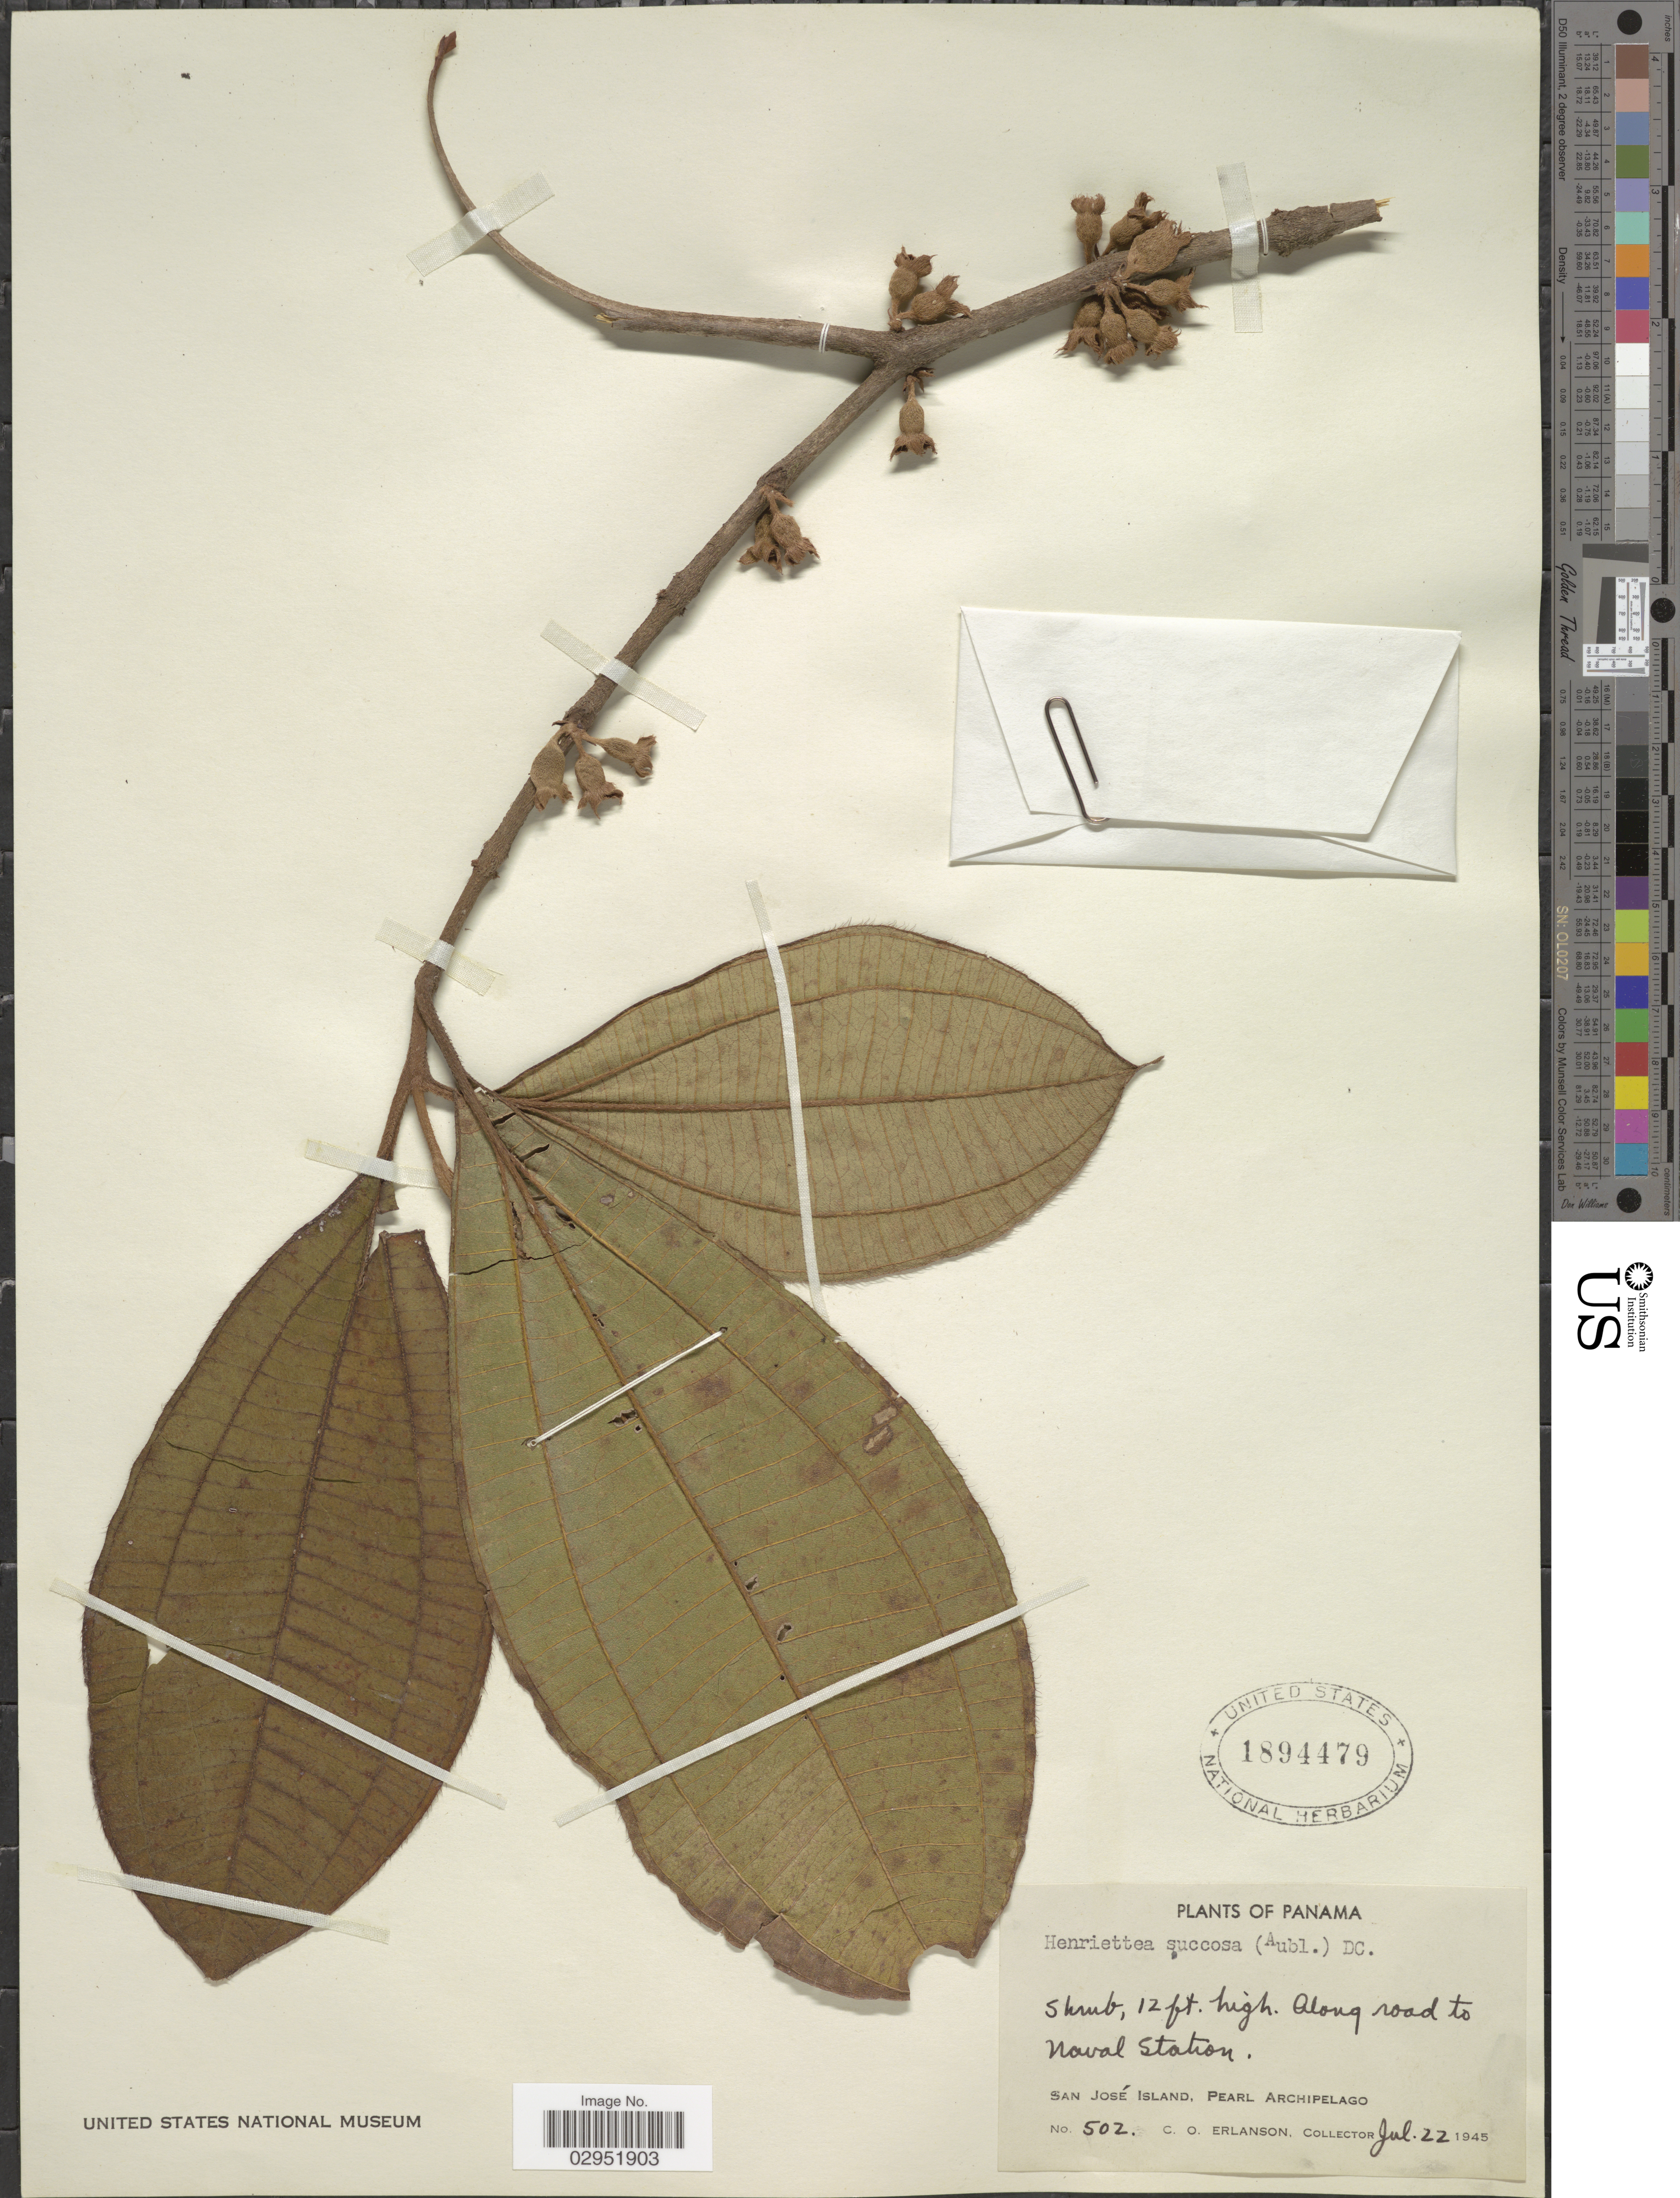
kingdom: Plantae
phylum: Tracheophyta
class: Magnoliopsida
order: Myrtales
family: Melastomataceae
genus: Henriettea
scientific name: Henriettea succosa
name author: (Aubl.) DC.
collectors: C. O. Erlanson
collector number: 502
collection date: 1945-07-22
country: Panama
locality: Along road to Naval Station, San José Island, Pearl Archipelago.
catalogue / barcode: US 1894479